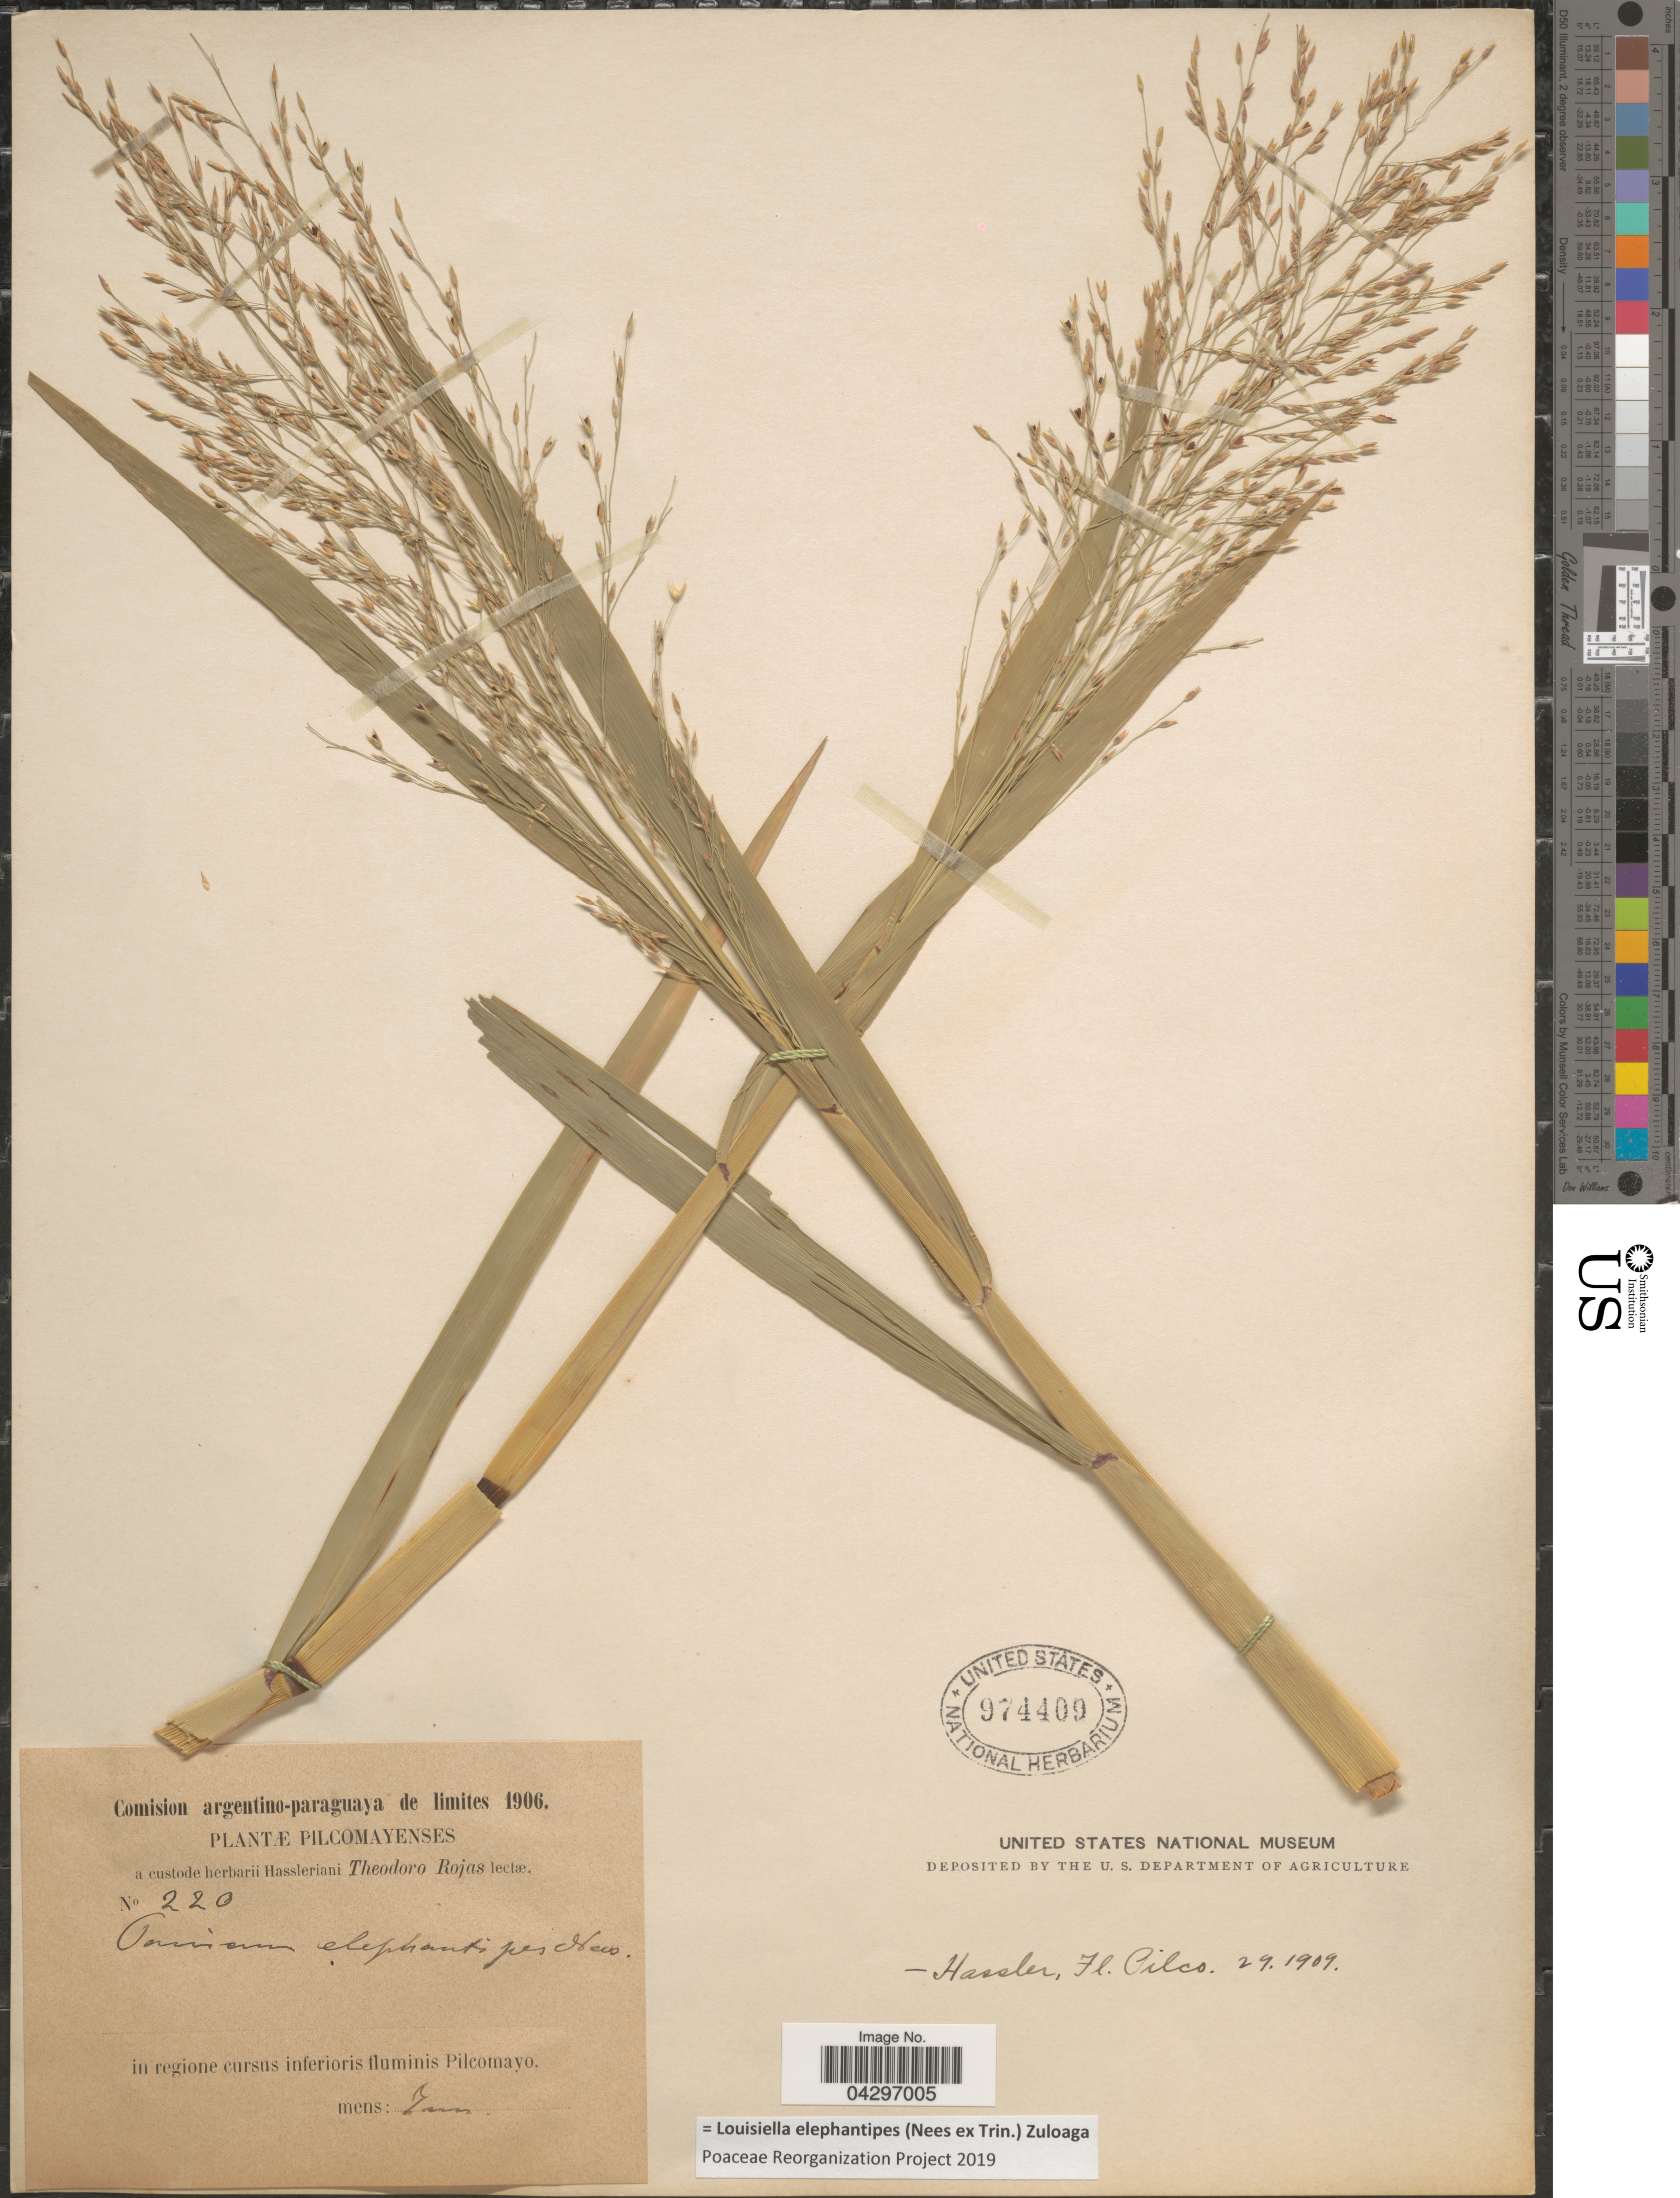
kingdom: Plantae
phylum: Tracheophyta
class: Liliopsida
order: Poales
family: Poaceae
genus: Louisiella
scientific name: Louisiella elephantipes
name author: (Nees ex Trin.) Zuloaga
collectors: T. Rojas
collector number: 220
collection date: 1906-06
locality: Pilcomayenses. In regione cursus inferioris fluminis Pilcomayo.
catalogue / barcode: US 974409